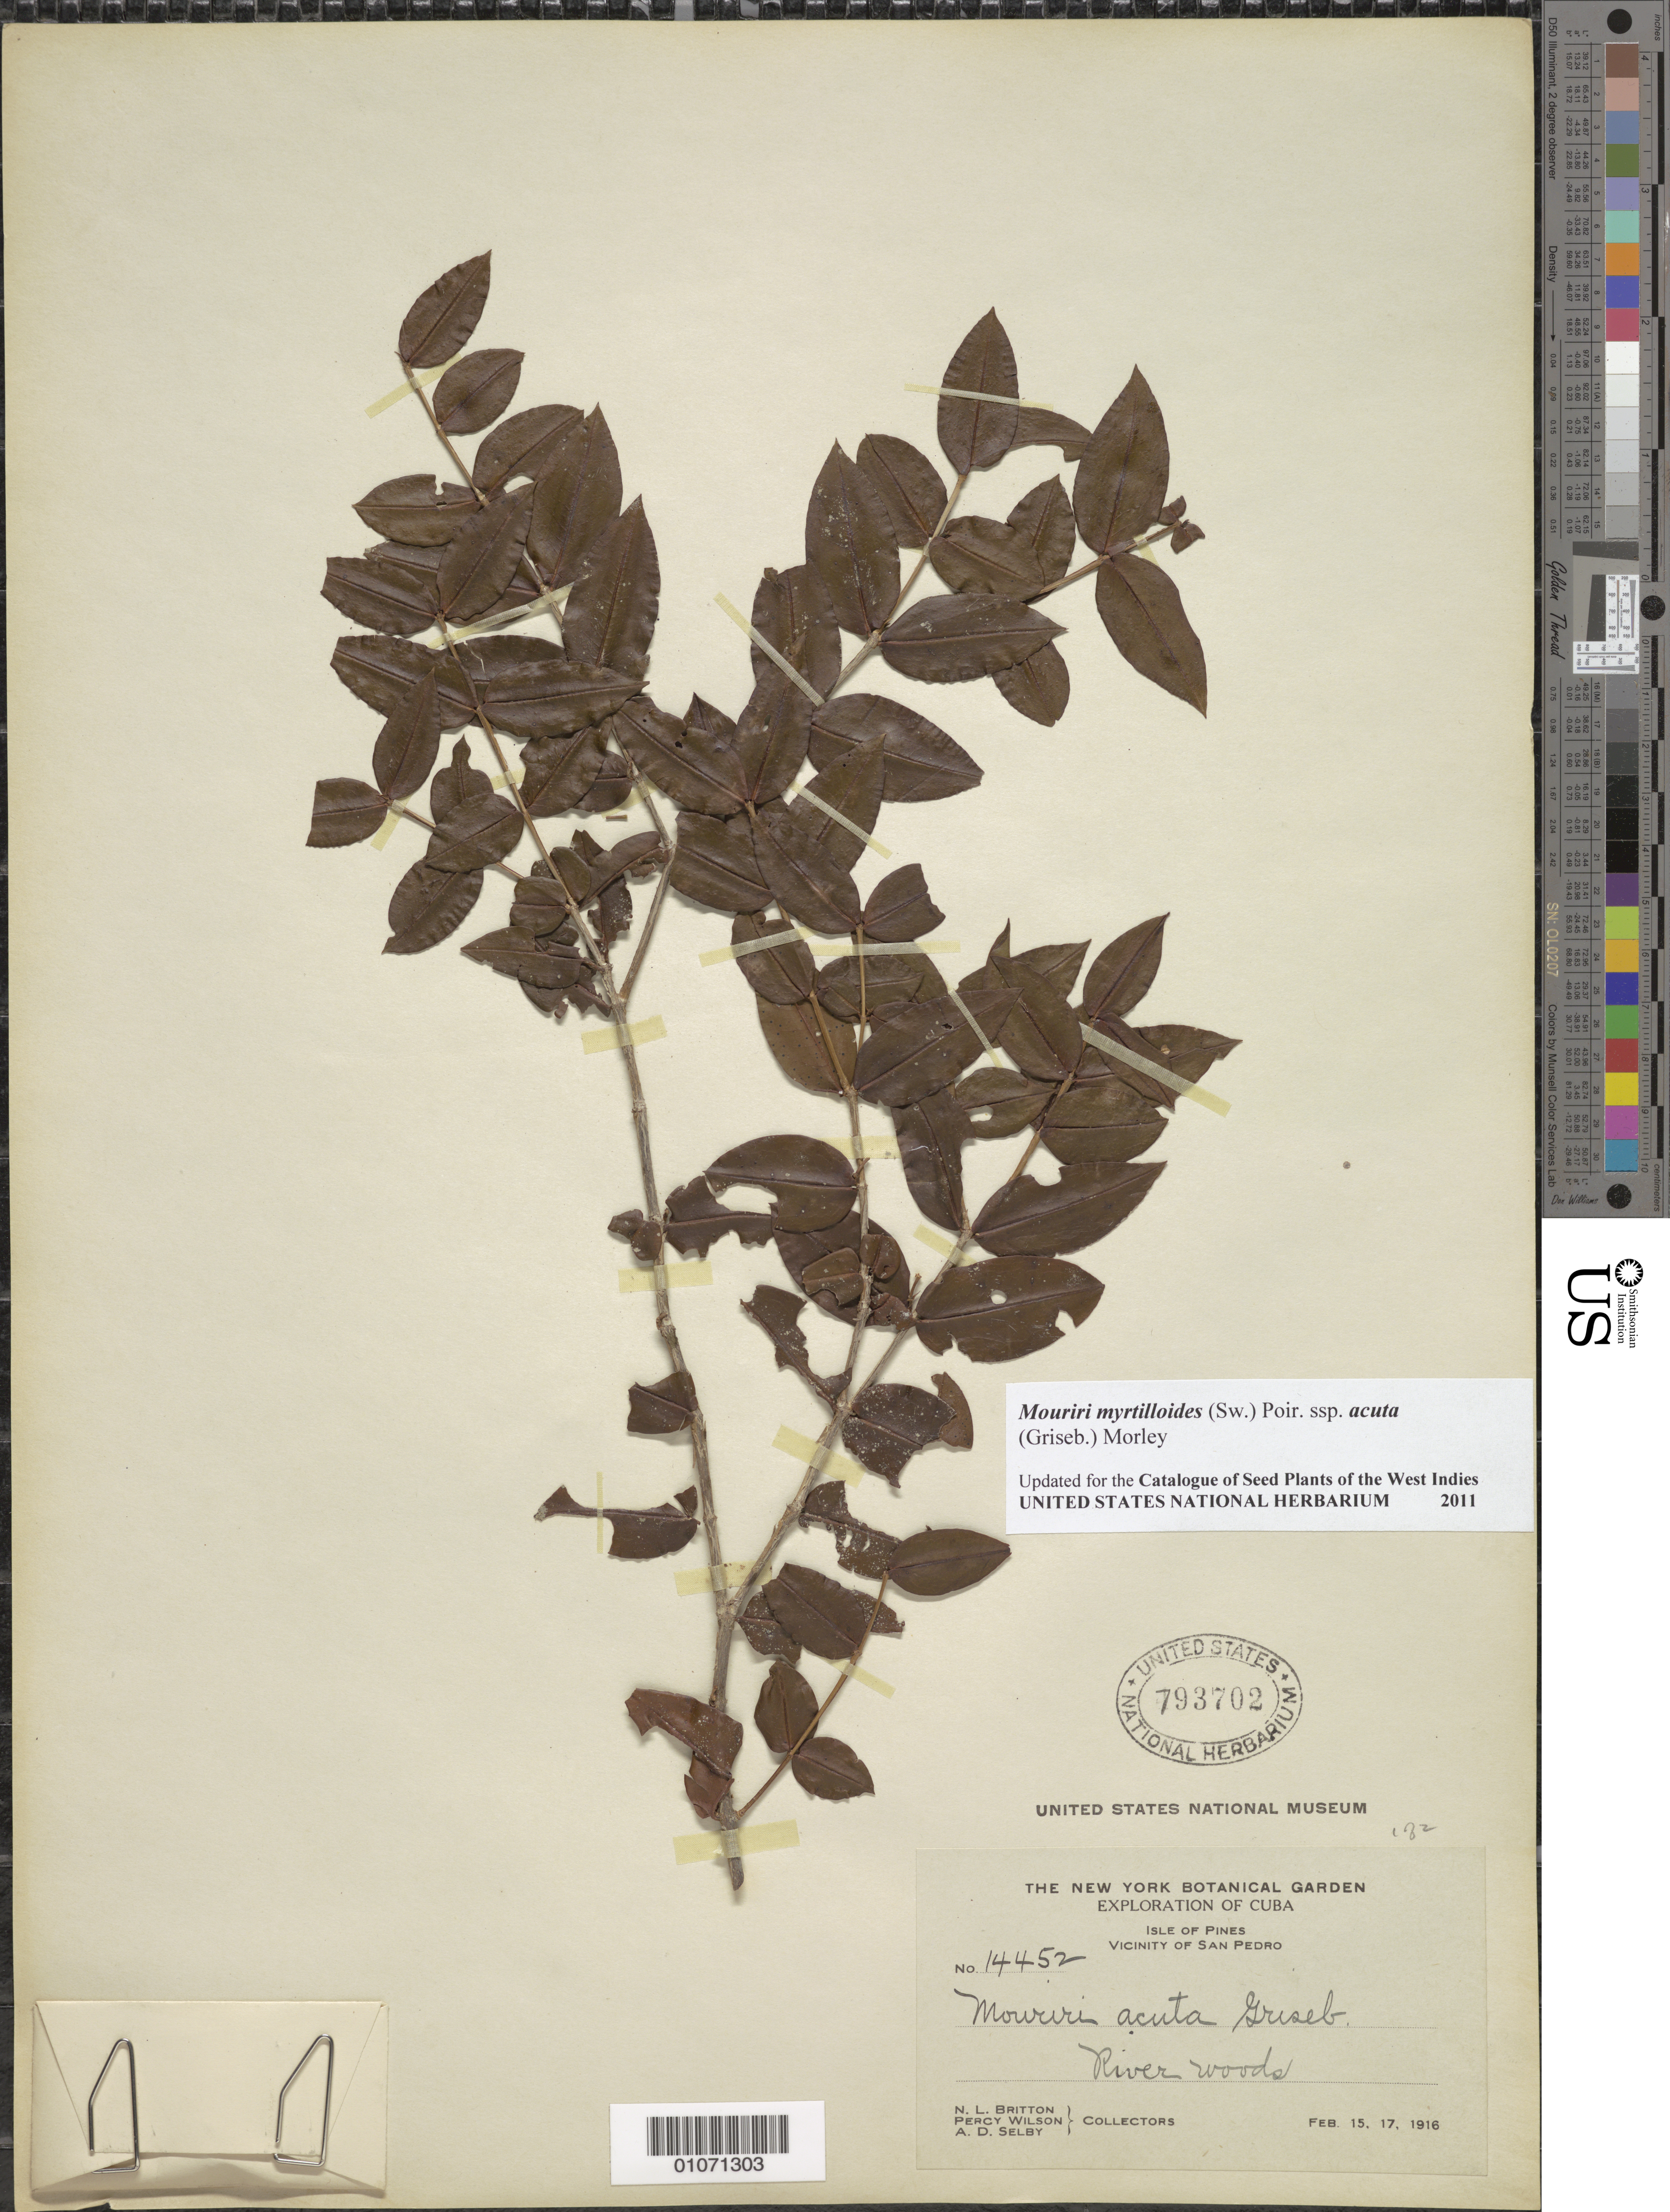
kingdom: Plantae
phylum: Tracheophyta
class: Magnoliopsida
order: Myrtales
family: Melastomataceae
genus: Mouriri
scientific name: Mouriri myrtilloides subsp. acuta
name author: (Griseb.) Morley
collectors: N. Britton, P. Wilson & A. Selby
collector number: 14452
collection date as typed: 15 Feb 1916 and 17 Feb 1916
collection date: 1916-02-15,1916-02-17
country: Cuba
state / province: Isla de La Juventud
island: Isla de la Juventud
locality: San Pedro vicinity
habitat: River woods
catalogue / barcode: US 793702